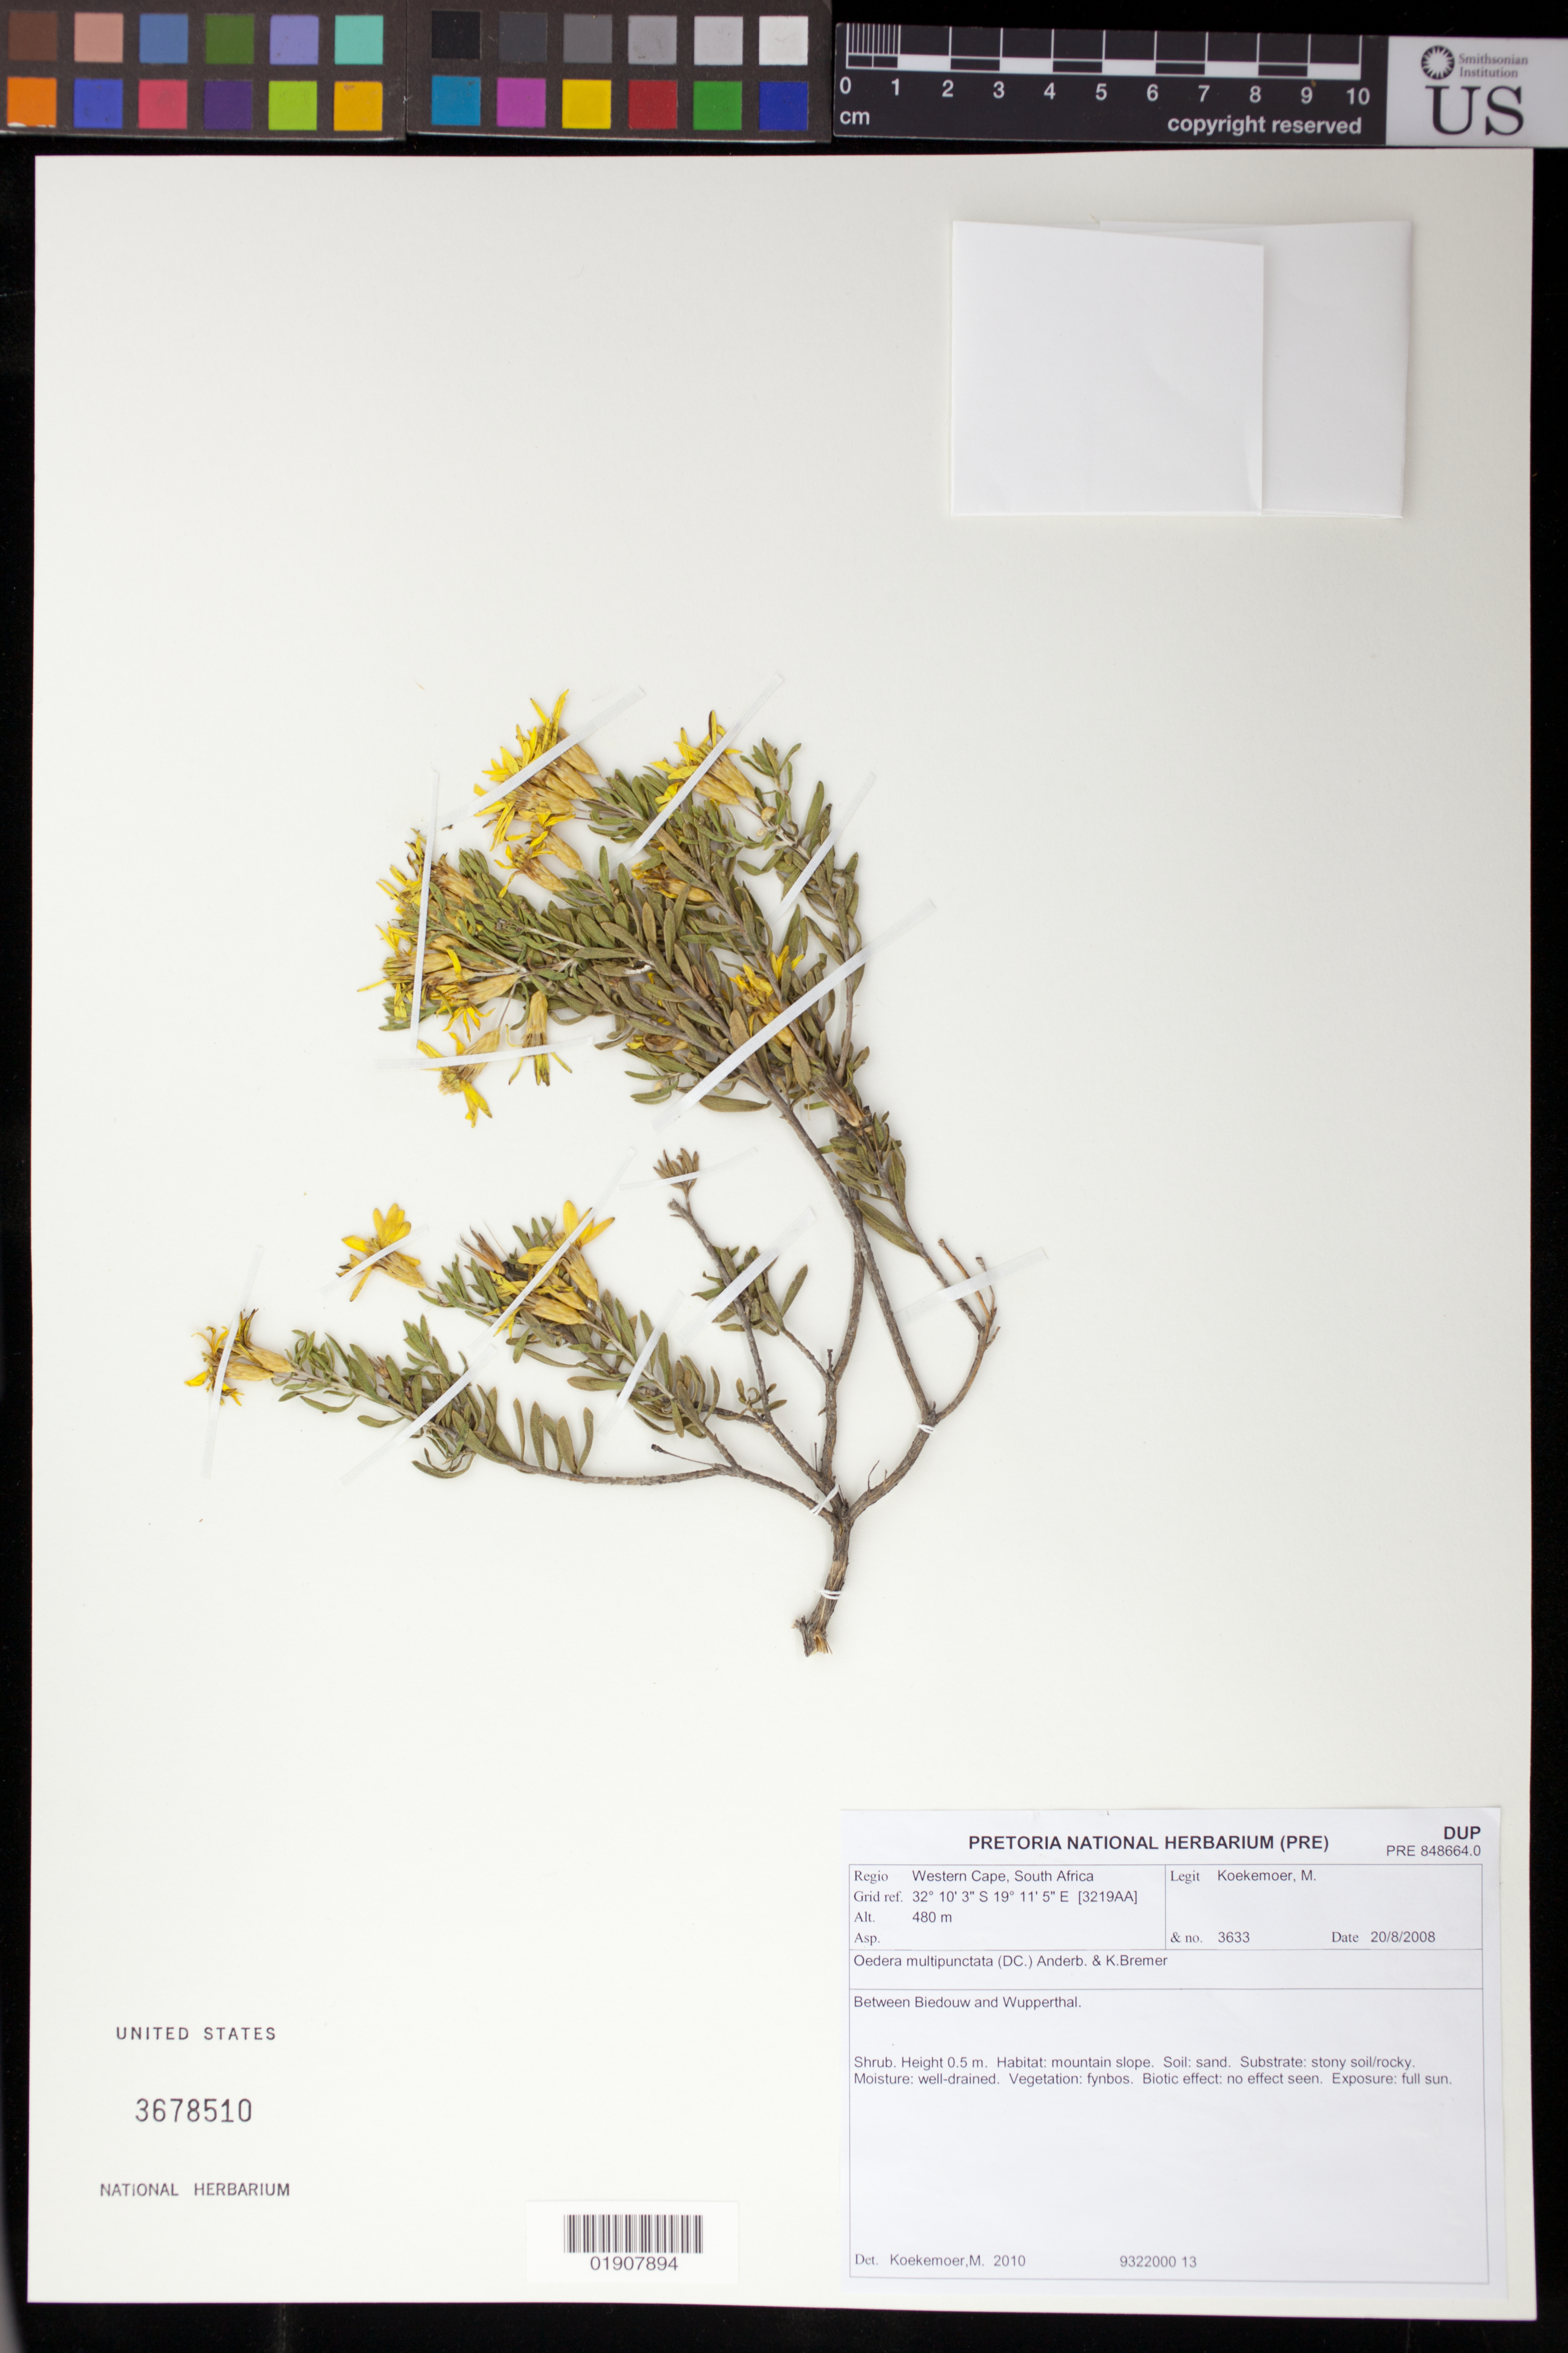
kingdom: Plantae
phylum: Tracheophyta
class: Magnoliopsida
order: Asterales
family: Asteraceae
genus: Relhania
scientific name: Relhania multipunctata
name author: Harv.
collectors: M. Koekemoer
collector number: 3633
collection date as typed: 20 August 2008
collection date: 2008-08-20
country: South Africa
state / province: Western Cape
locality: Between Biedouw and Wupperthal.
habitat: Mountain slope.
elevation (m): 480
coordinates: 32 10 3 S, 19 11 5 E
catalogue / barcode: US 3678510